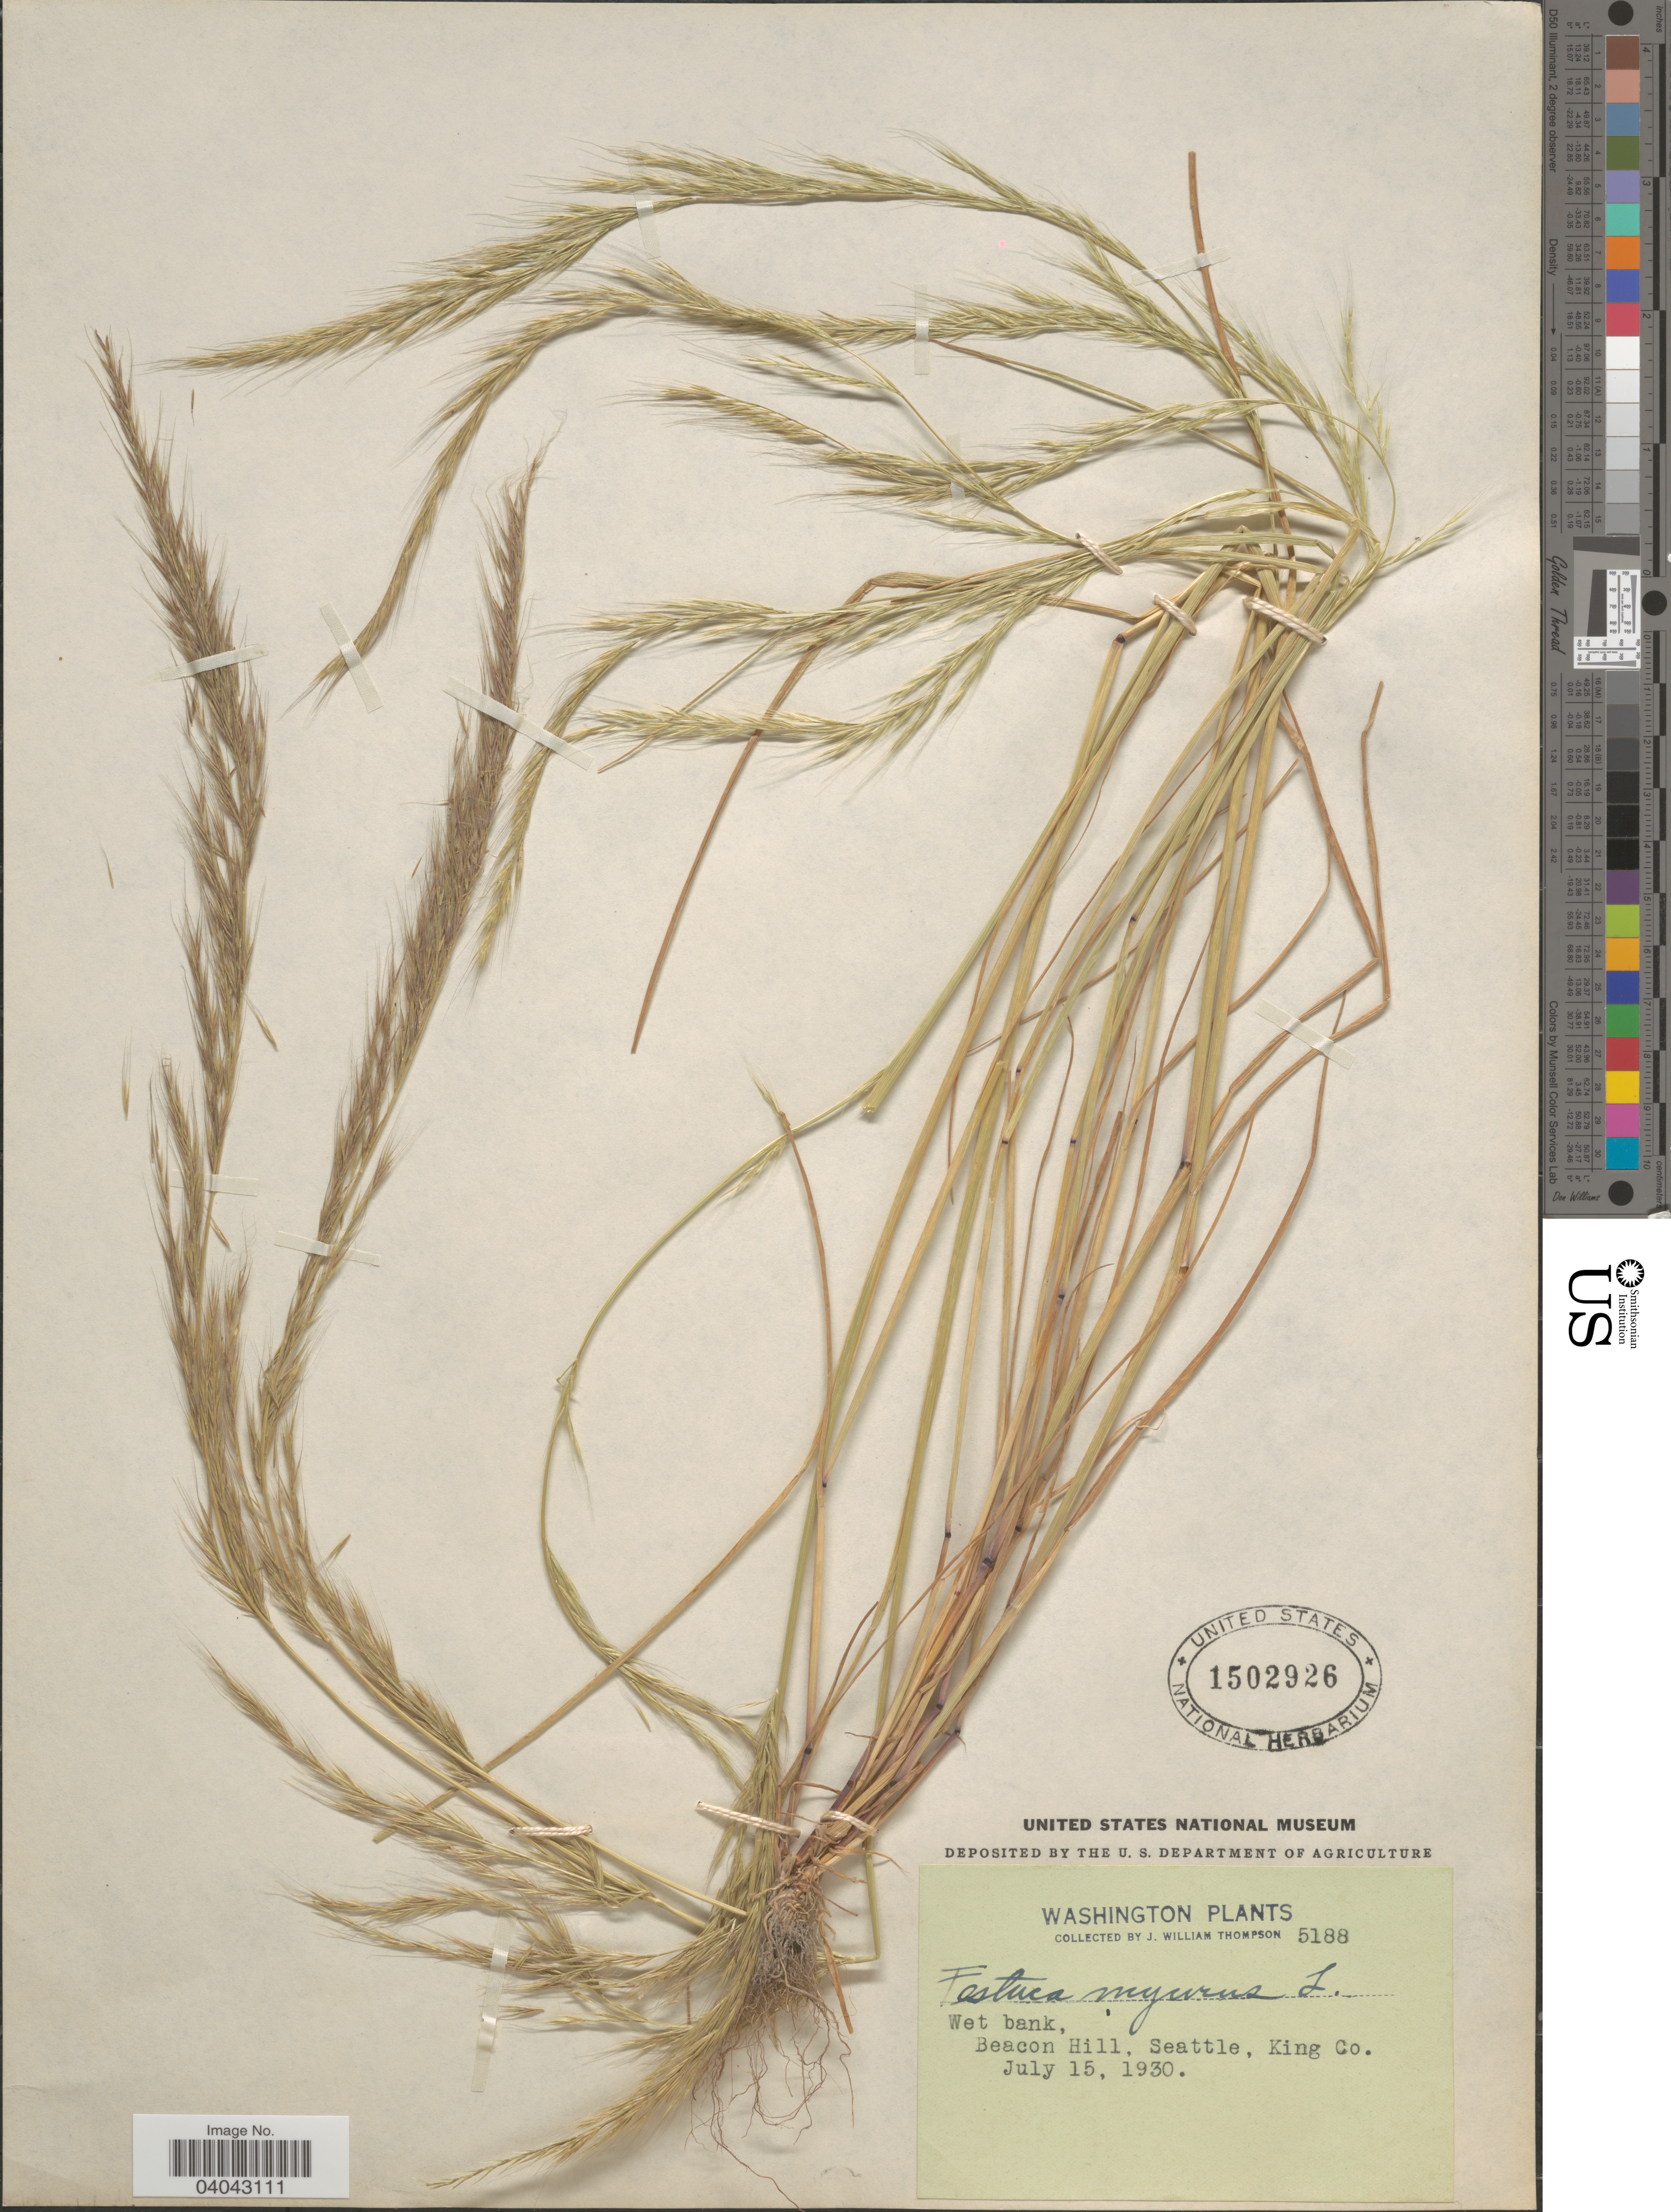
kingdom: Plantae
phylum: Tracheophyta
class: Liliopsida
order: Poales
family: Poaceae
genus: Festuca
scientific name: Festuca myuros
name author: L.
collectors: J. W. Thompson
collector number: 5188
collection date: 1930-07-15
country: United States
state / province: Washington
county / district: King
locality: Beacon Hill, Seattle, King Co.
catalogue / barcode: US 1502926